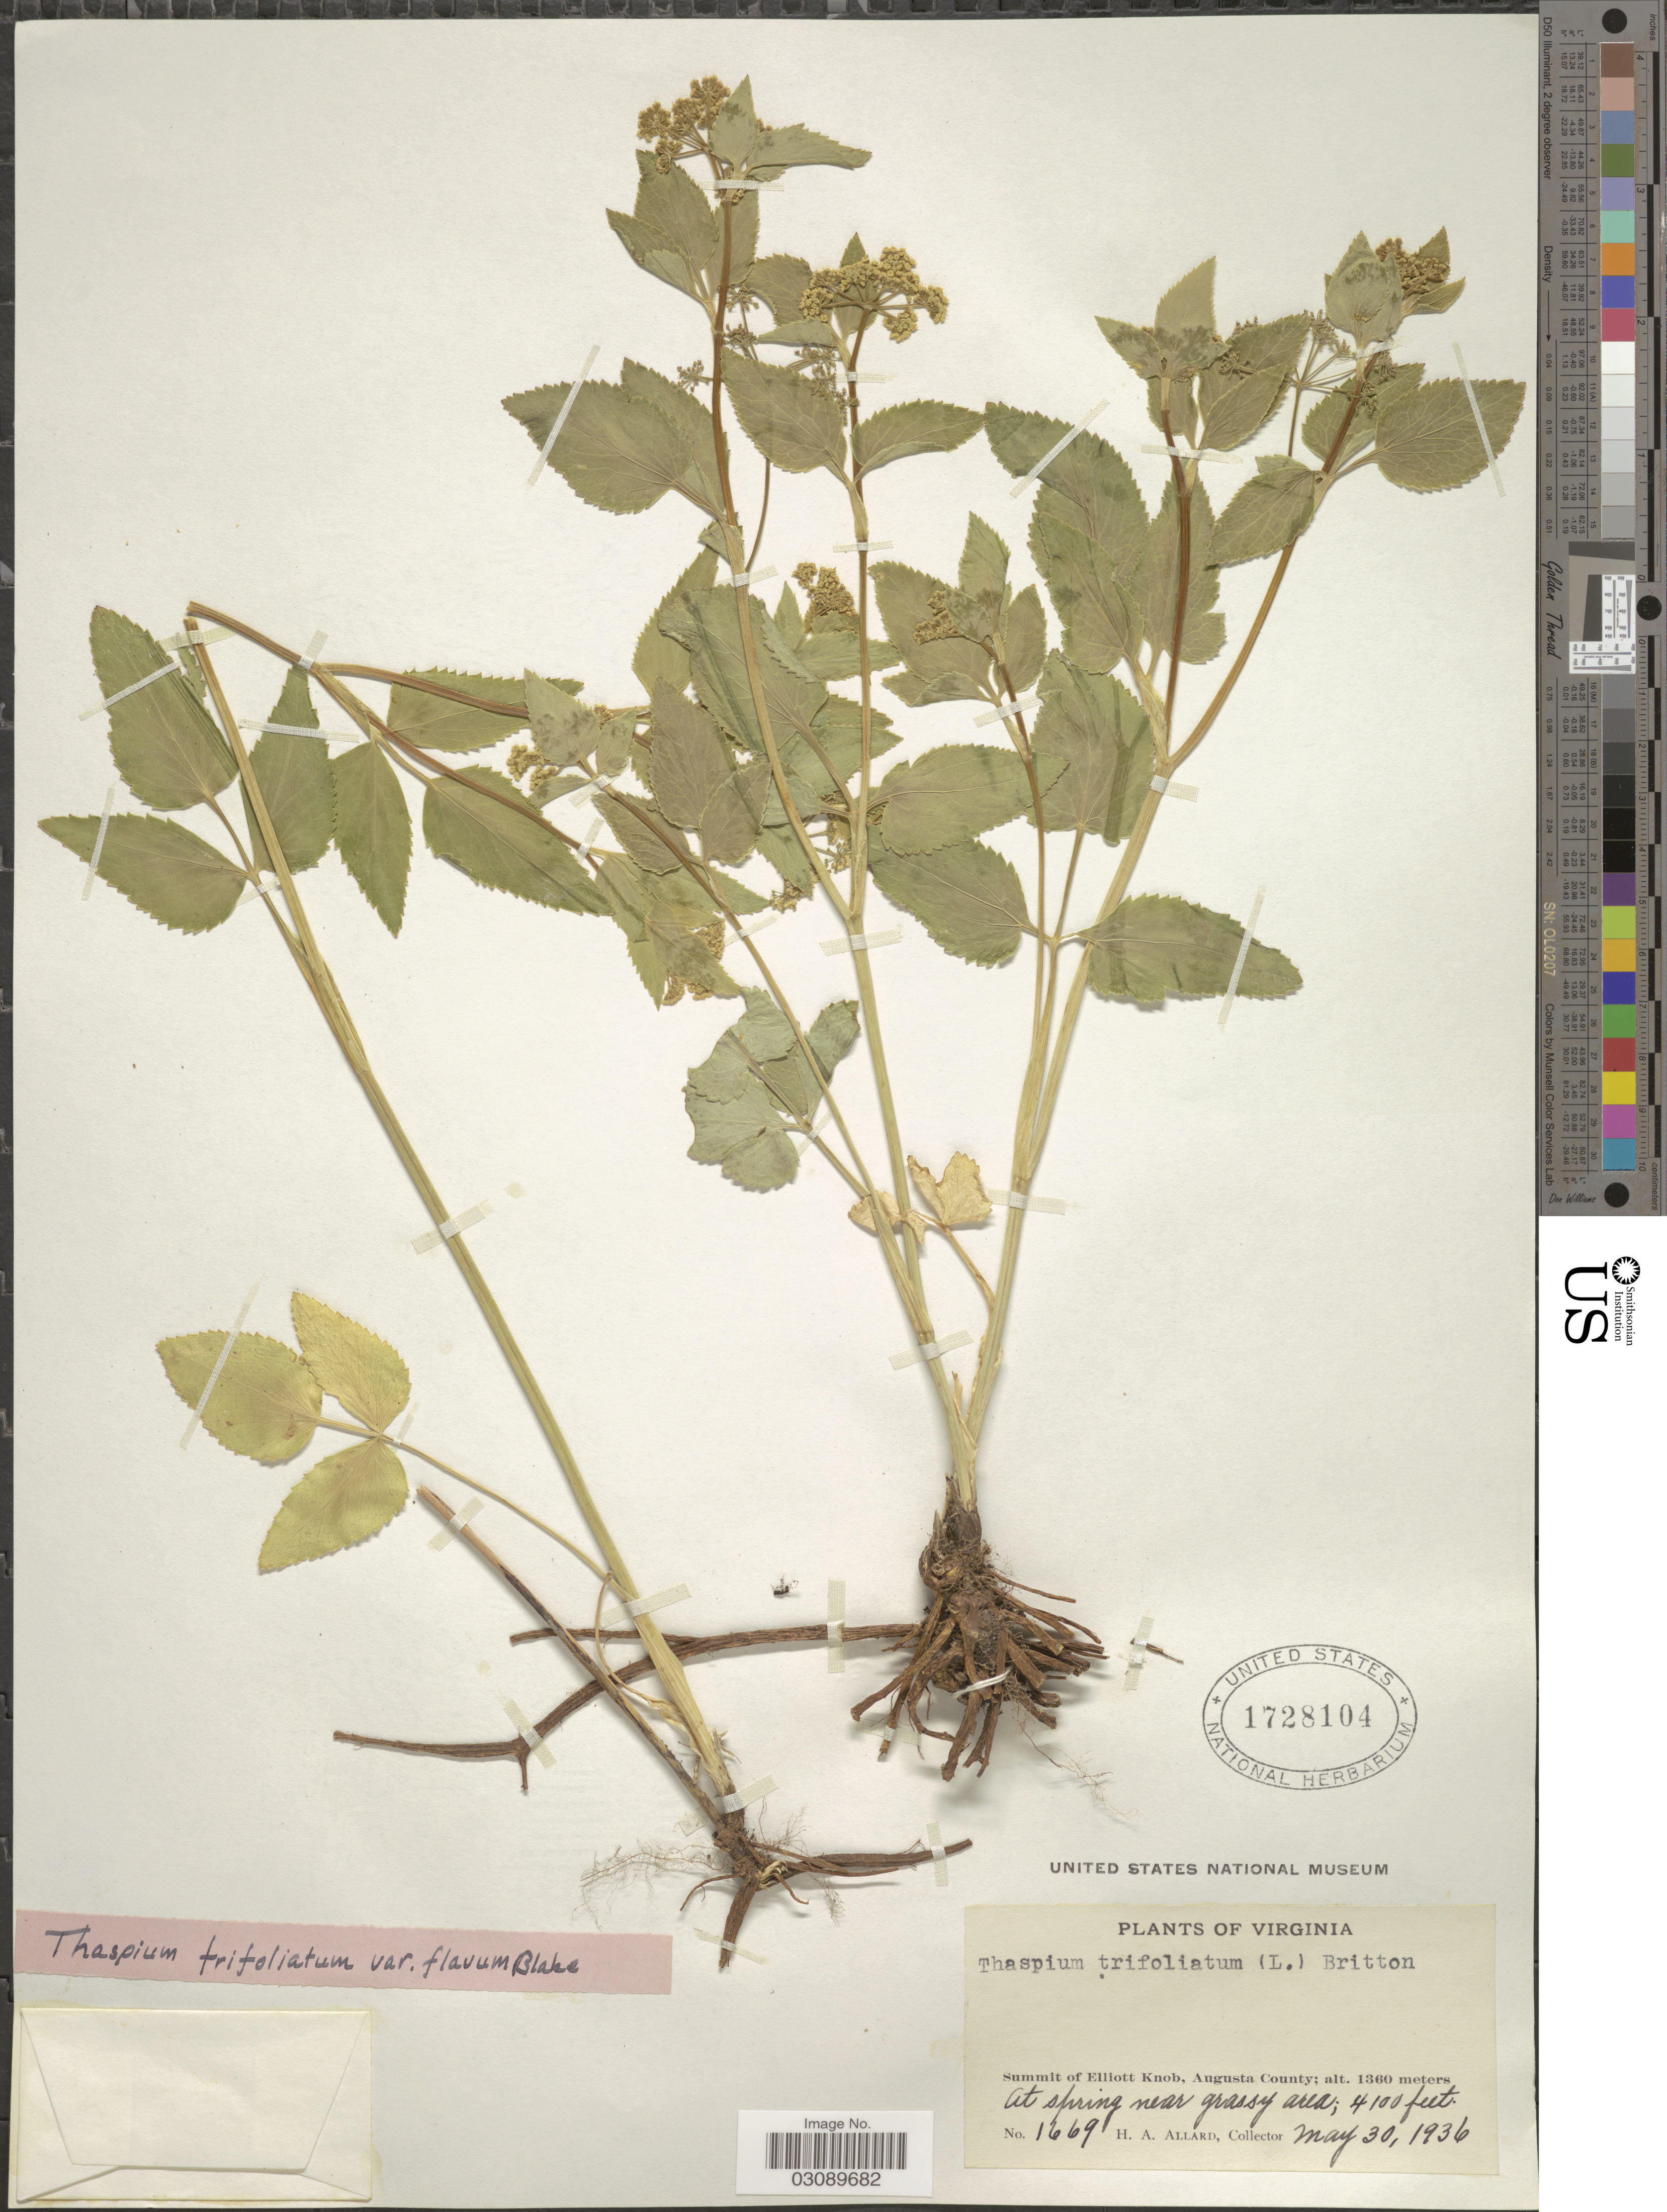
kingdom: Plantae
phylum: Tracheophyta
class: Magnoliopsida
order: Apiales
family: Apiaceae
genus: Thaspium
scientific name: Thaspium trifoliatum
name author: (L.) A. Gray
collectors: H. A. Allard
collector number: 1669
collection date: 1936-05-30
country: United States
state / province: Virginia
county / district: Augusta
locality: Summit of Elliott Knob, Augusta County. At spring near grassy area.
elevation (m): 1250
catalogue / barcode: US 1728104